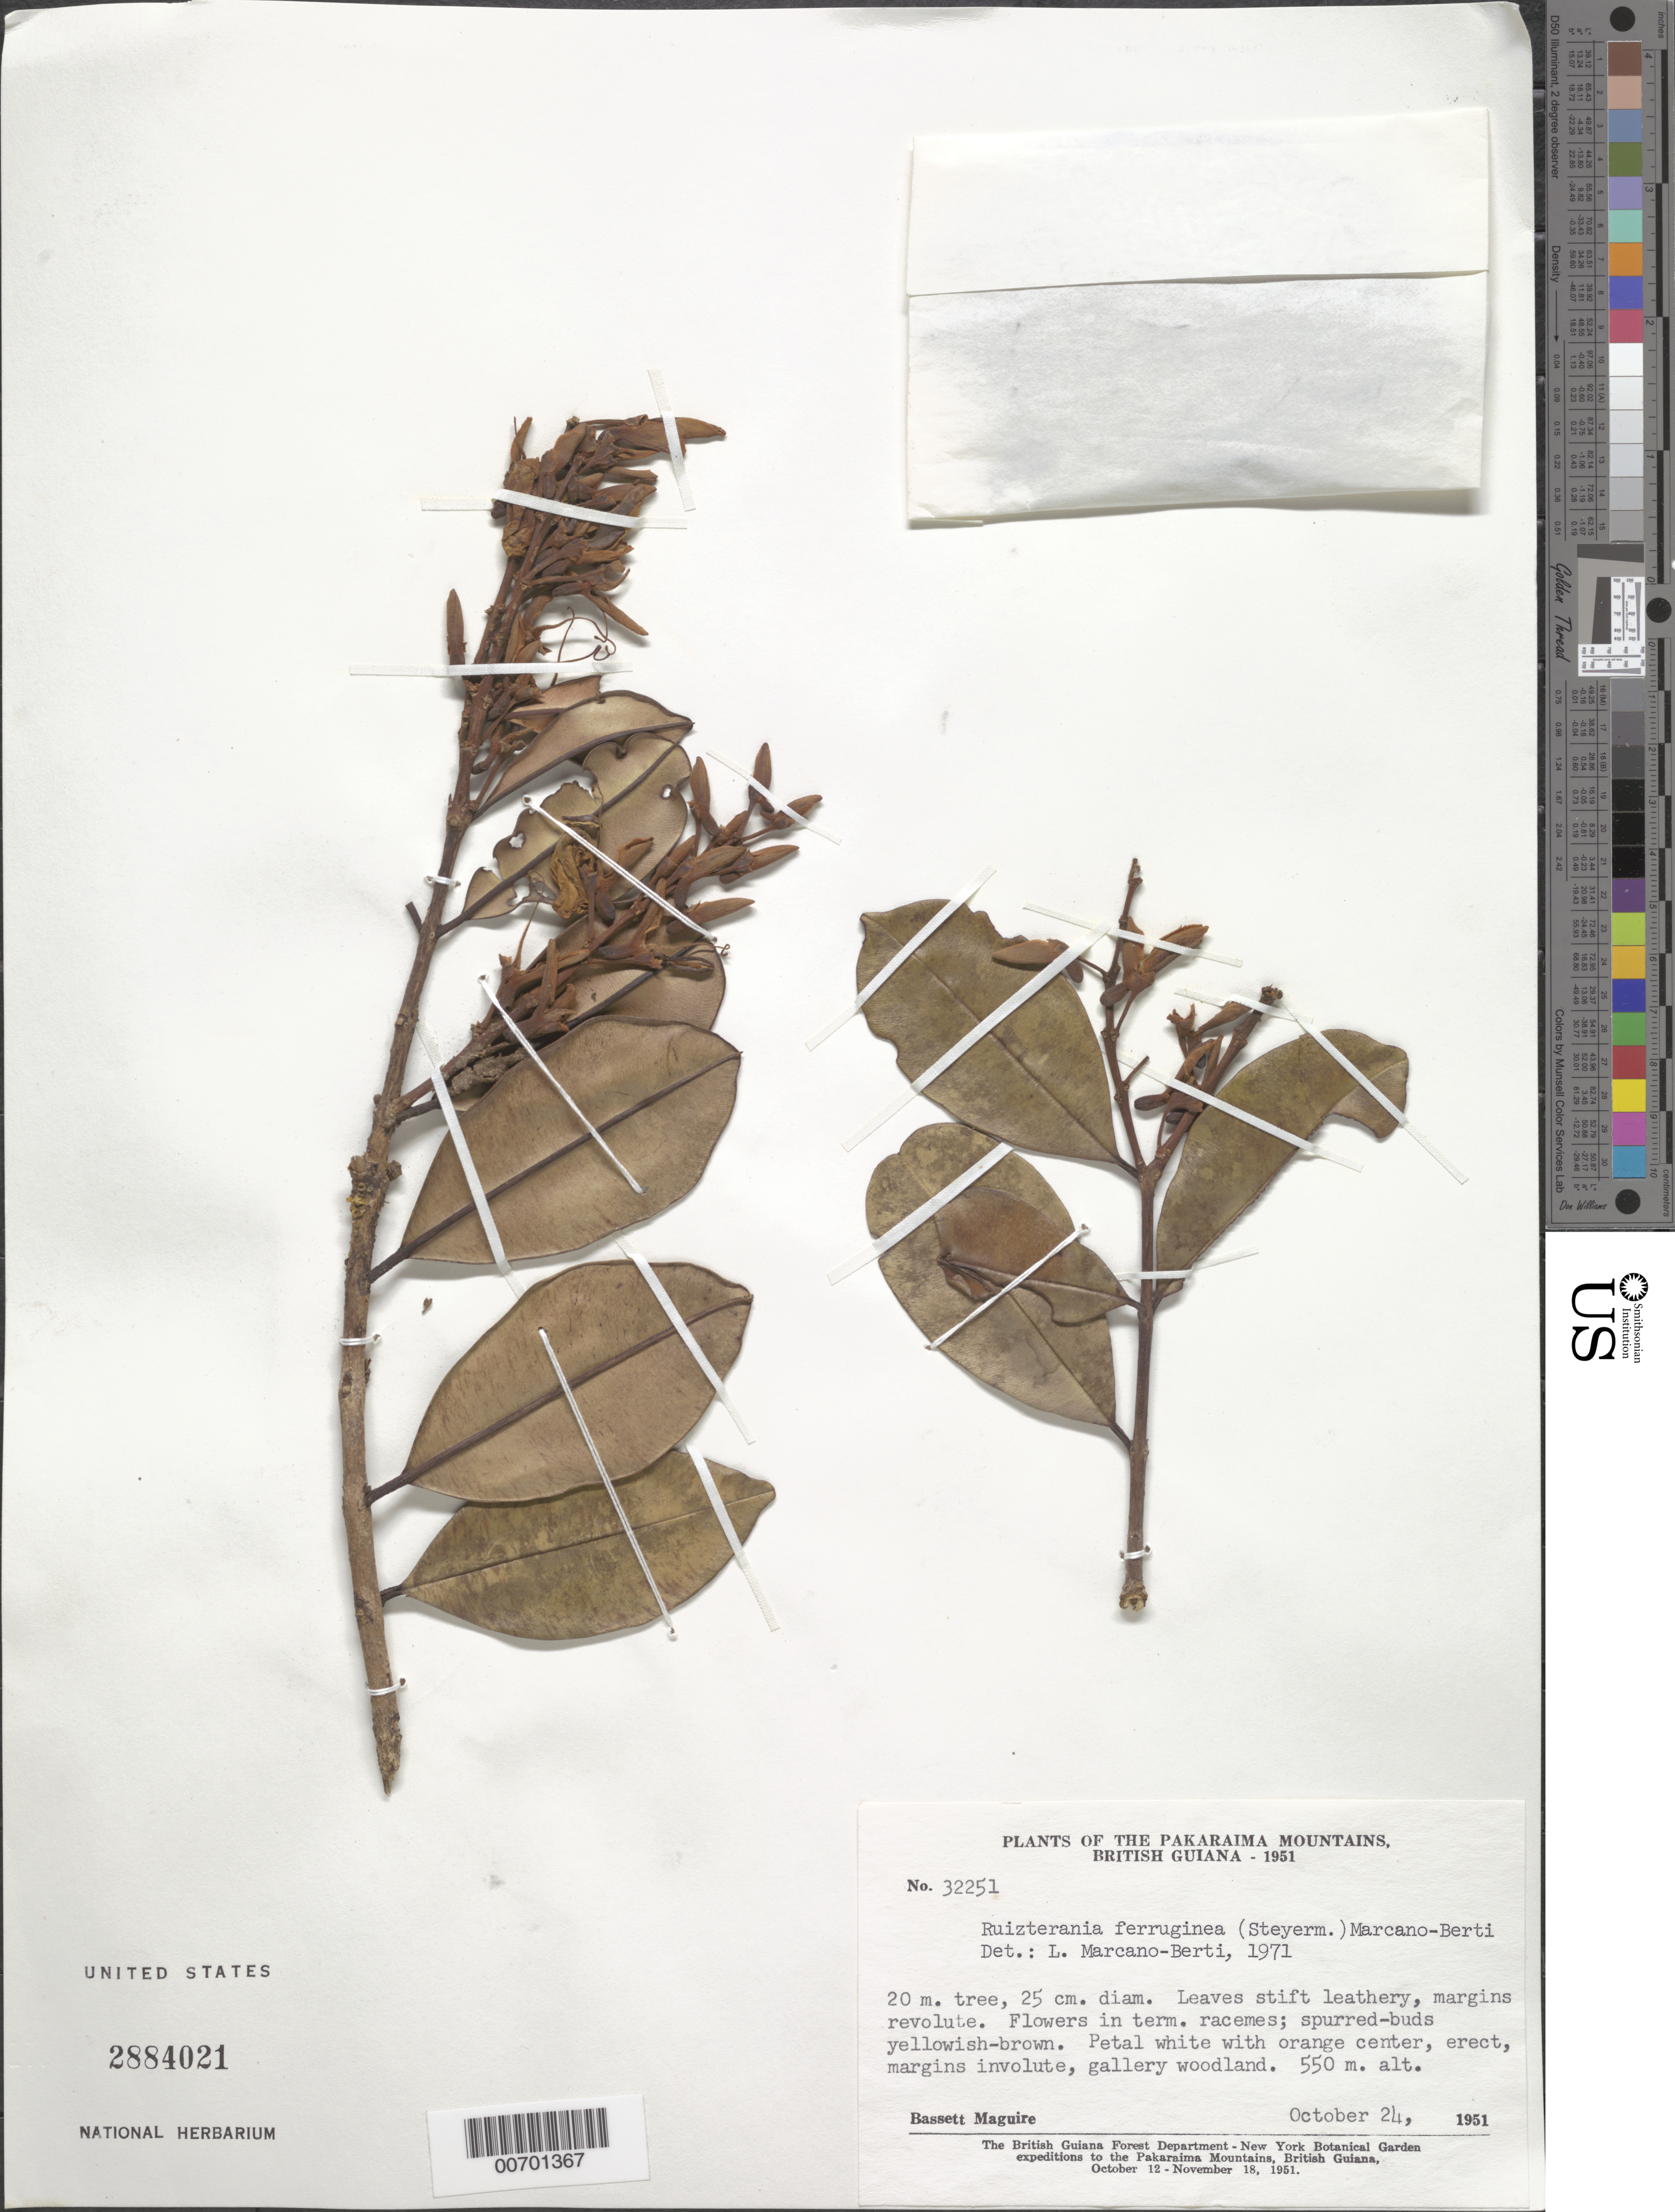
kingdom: Plantae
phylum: Tracheophyta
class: Magnoliopsida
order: Myrtales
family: Vochysiaceae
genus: Ruizterania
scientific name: Ruizterania ferruginea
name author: (Steyerm.) Marc.-Berti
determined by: Marcano-Berti, L.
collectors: B. Maguire & D. B. Fanshawe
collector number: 32251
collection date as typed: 24-Oct-51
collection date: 1951-10-24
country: Guyana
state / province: Cuyuni-Mazaruni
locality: Imbaimadai Savannas, Pakaraima Mts., Upper Mazaruni River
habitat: Gallery woodland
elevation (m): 550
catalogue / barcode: US 2884021